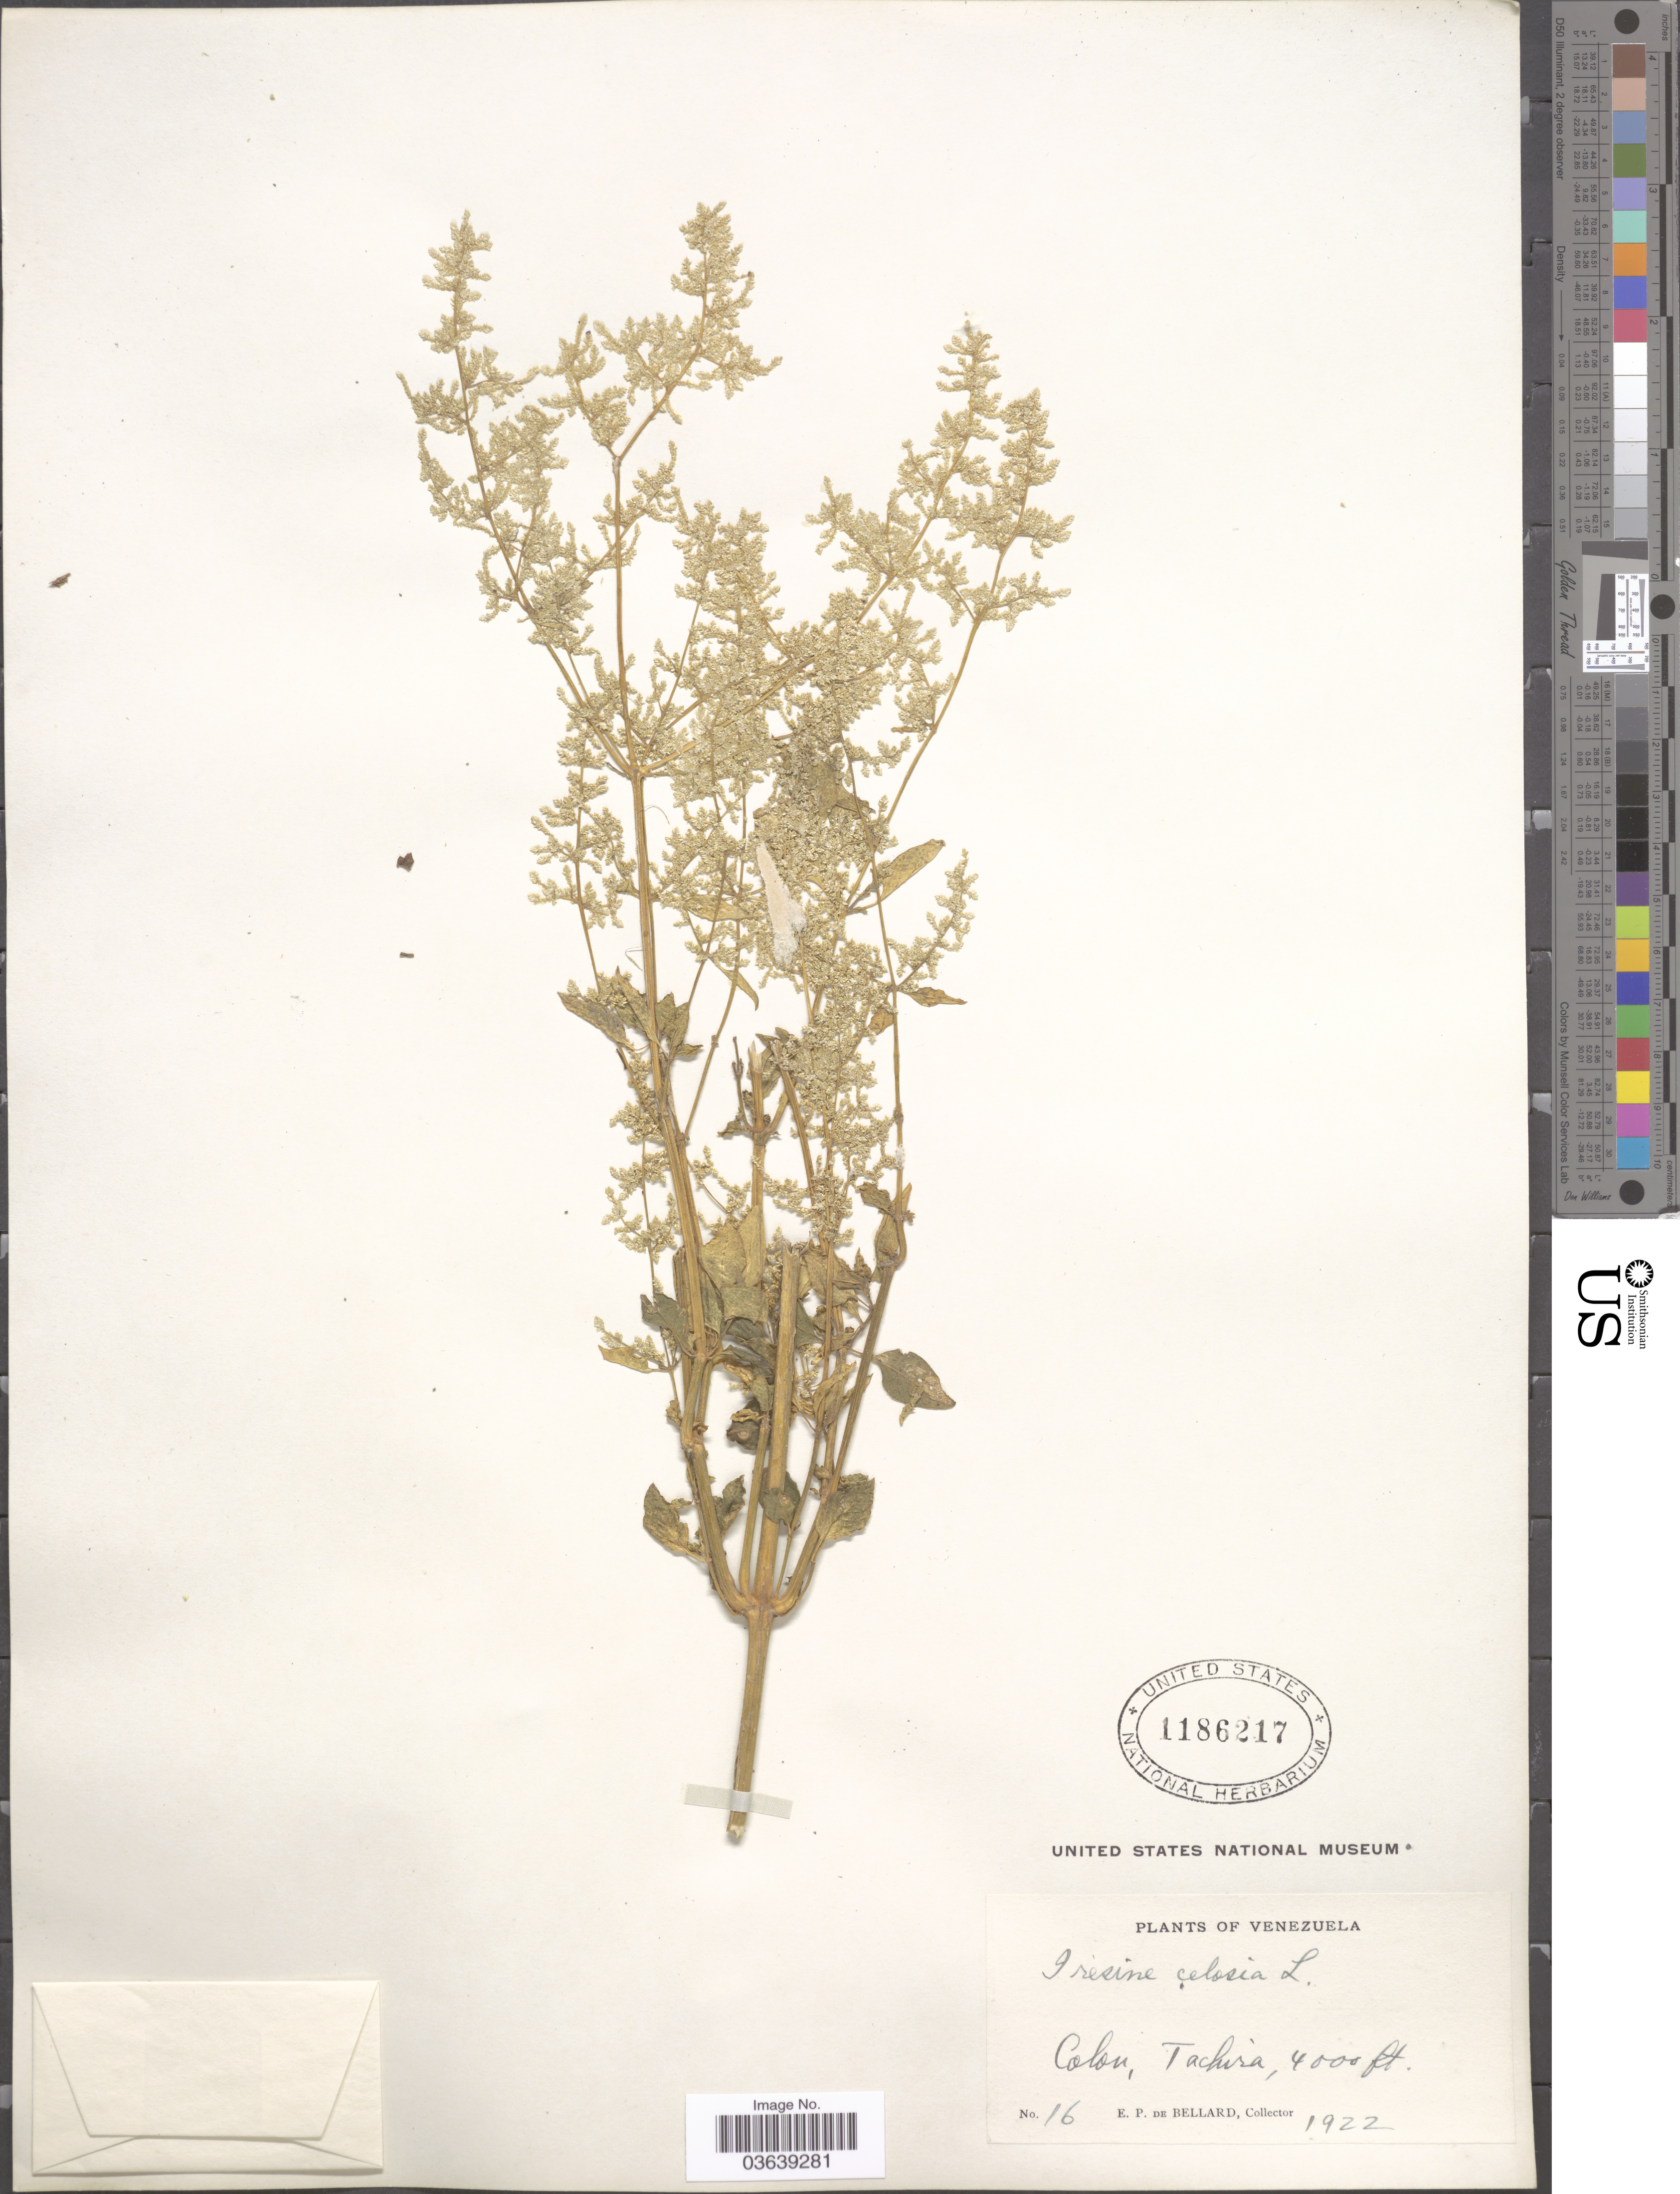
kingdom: Plantae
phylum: Tracheophyta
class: Magnoliopsida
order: Caryophyllales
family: Amaranthaceae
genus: Iresine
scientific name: Iresine celosia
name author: L.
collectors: E. de Bellard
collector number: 16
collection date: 1922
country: Venezuela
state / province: Tachira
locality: Colon.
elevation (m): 1219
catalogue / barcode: US 1186217